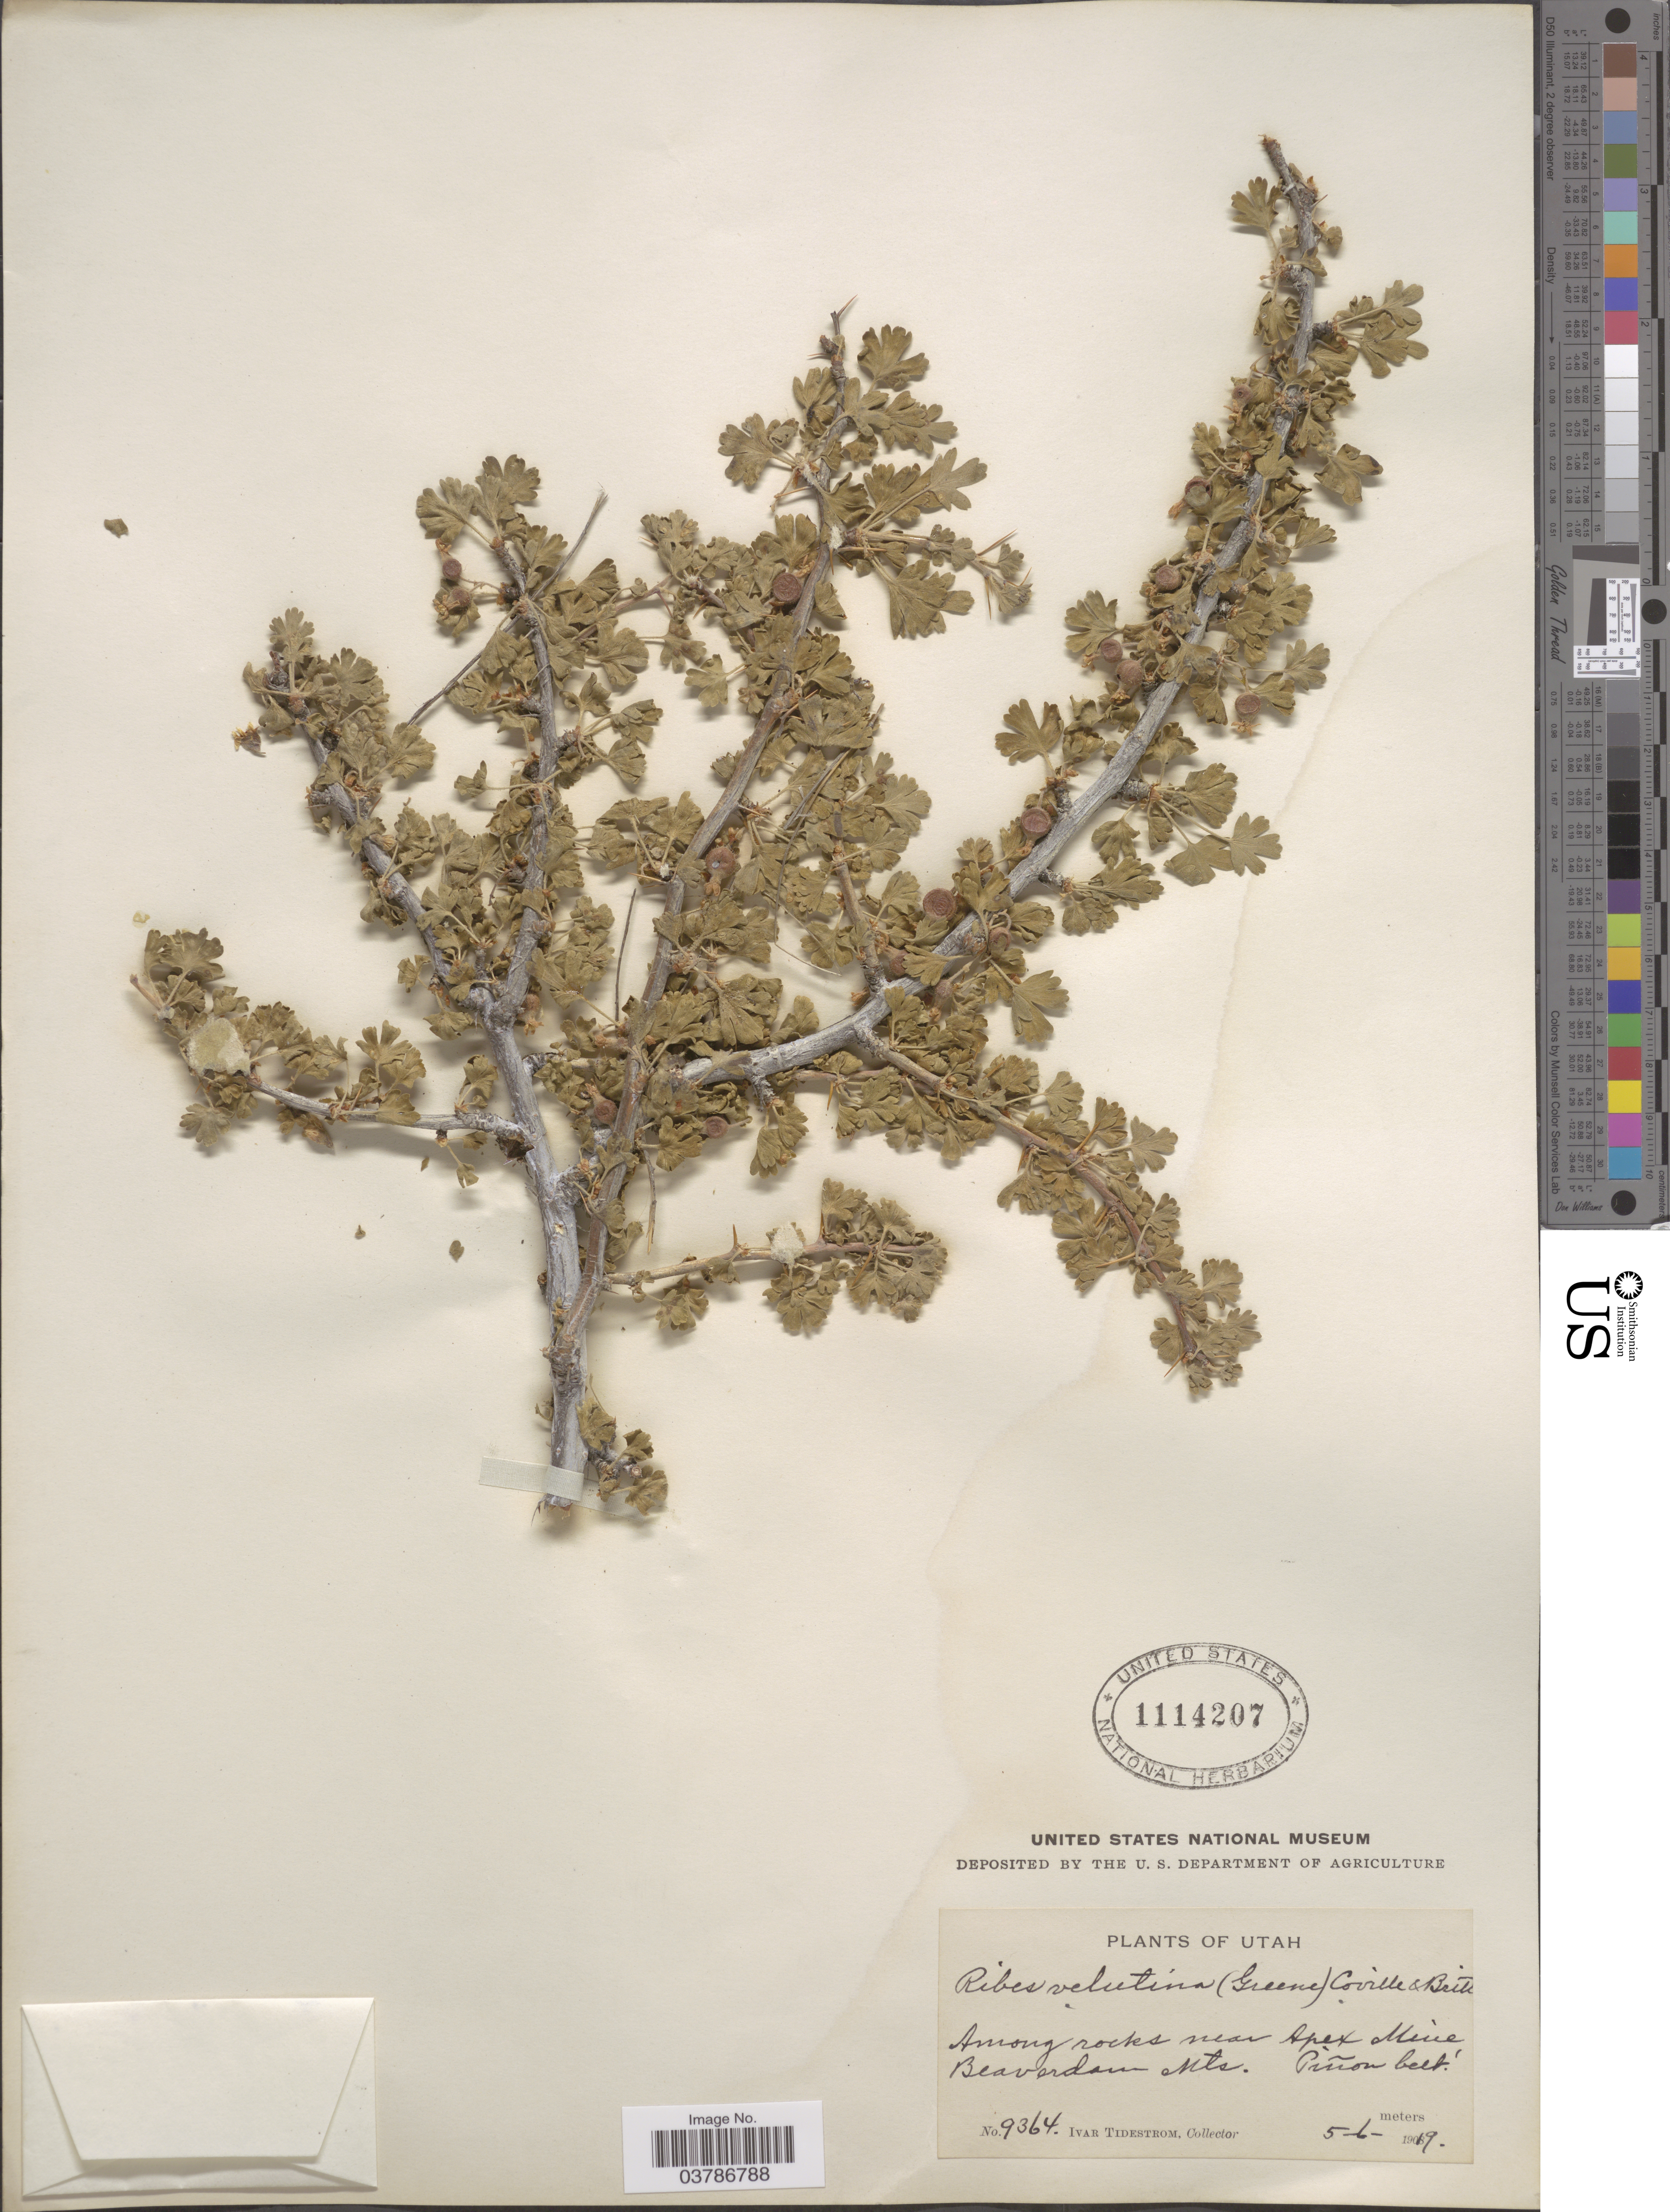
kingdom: Plantae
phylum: Tracheophyta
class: Magnoliopsida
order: Saxifragales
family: Grossulariaceae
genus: Ribes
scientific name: Ribes velutinum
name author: Greene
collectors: I. F. Tidestrom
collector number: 9364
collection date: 1919-05-06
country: United States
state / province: Utah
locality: Among rocks near Apex Mine, Beaverdam Mts. Piñon belt.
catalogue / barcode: US 1114207